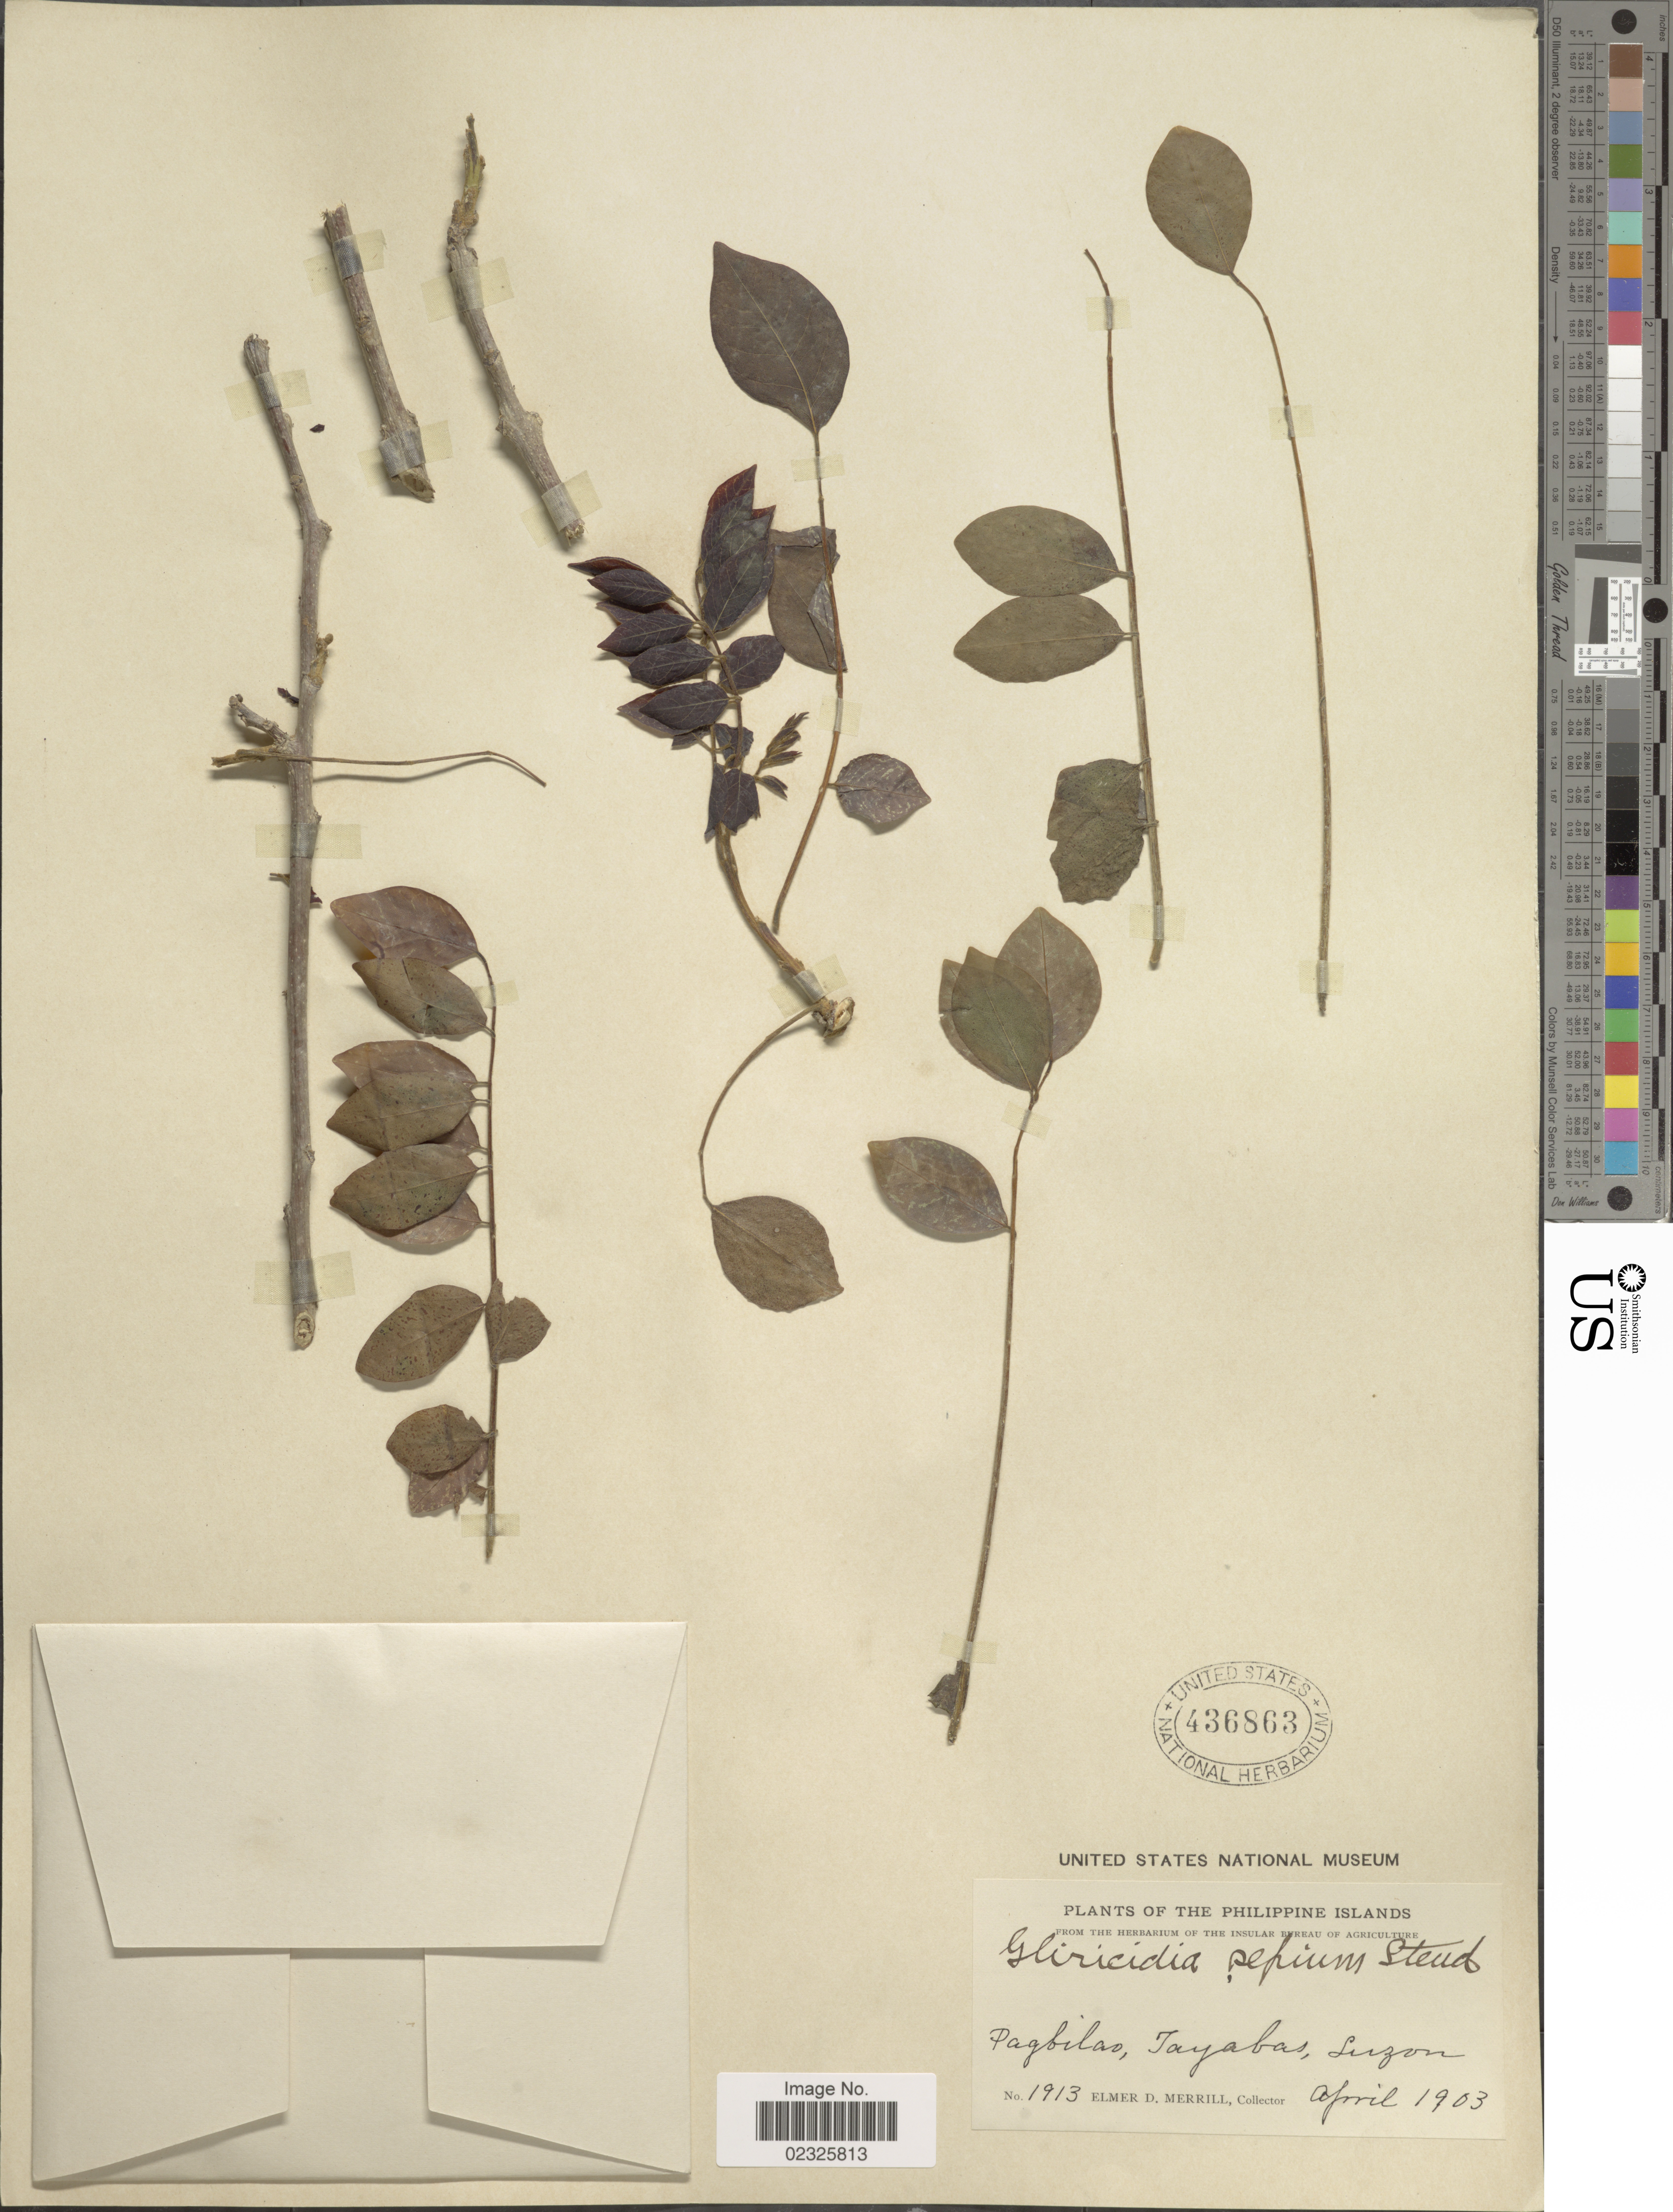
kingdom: Plantae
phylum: Tracheophyta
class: Magnoliopsida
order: Fabales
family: Fabaceae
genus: Gliricidia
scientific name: Gliricidia sepium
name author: (Jacq.) Kunth ex Walp.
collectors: E. D. Merrill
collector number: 1913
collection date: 1903-04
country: Philippines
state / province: Calabarzon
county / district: Quezon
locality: Pagbilao, Tayabas, Luzon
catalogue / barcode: US 436863